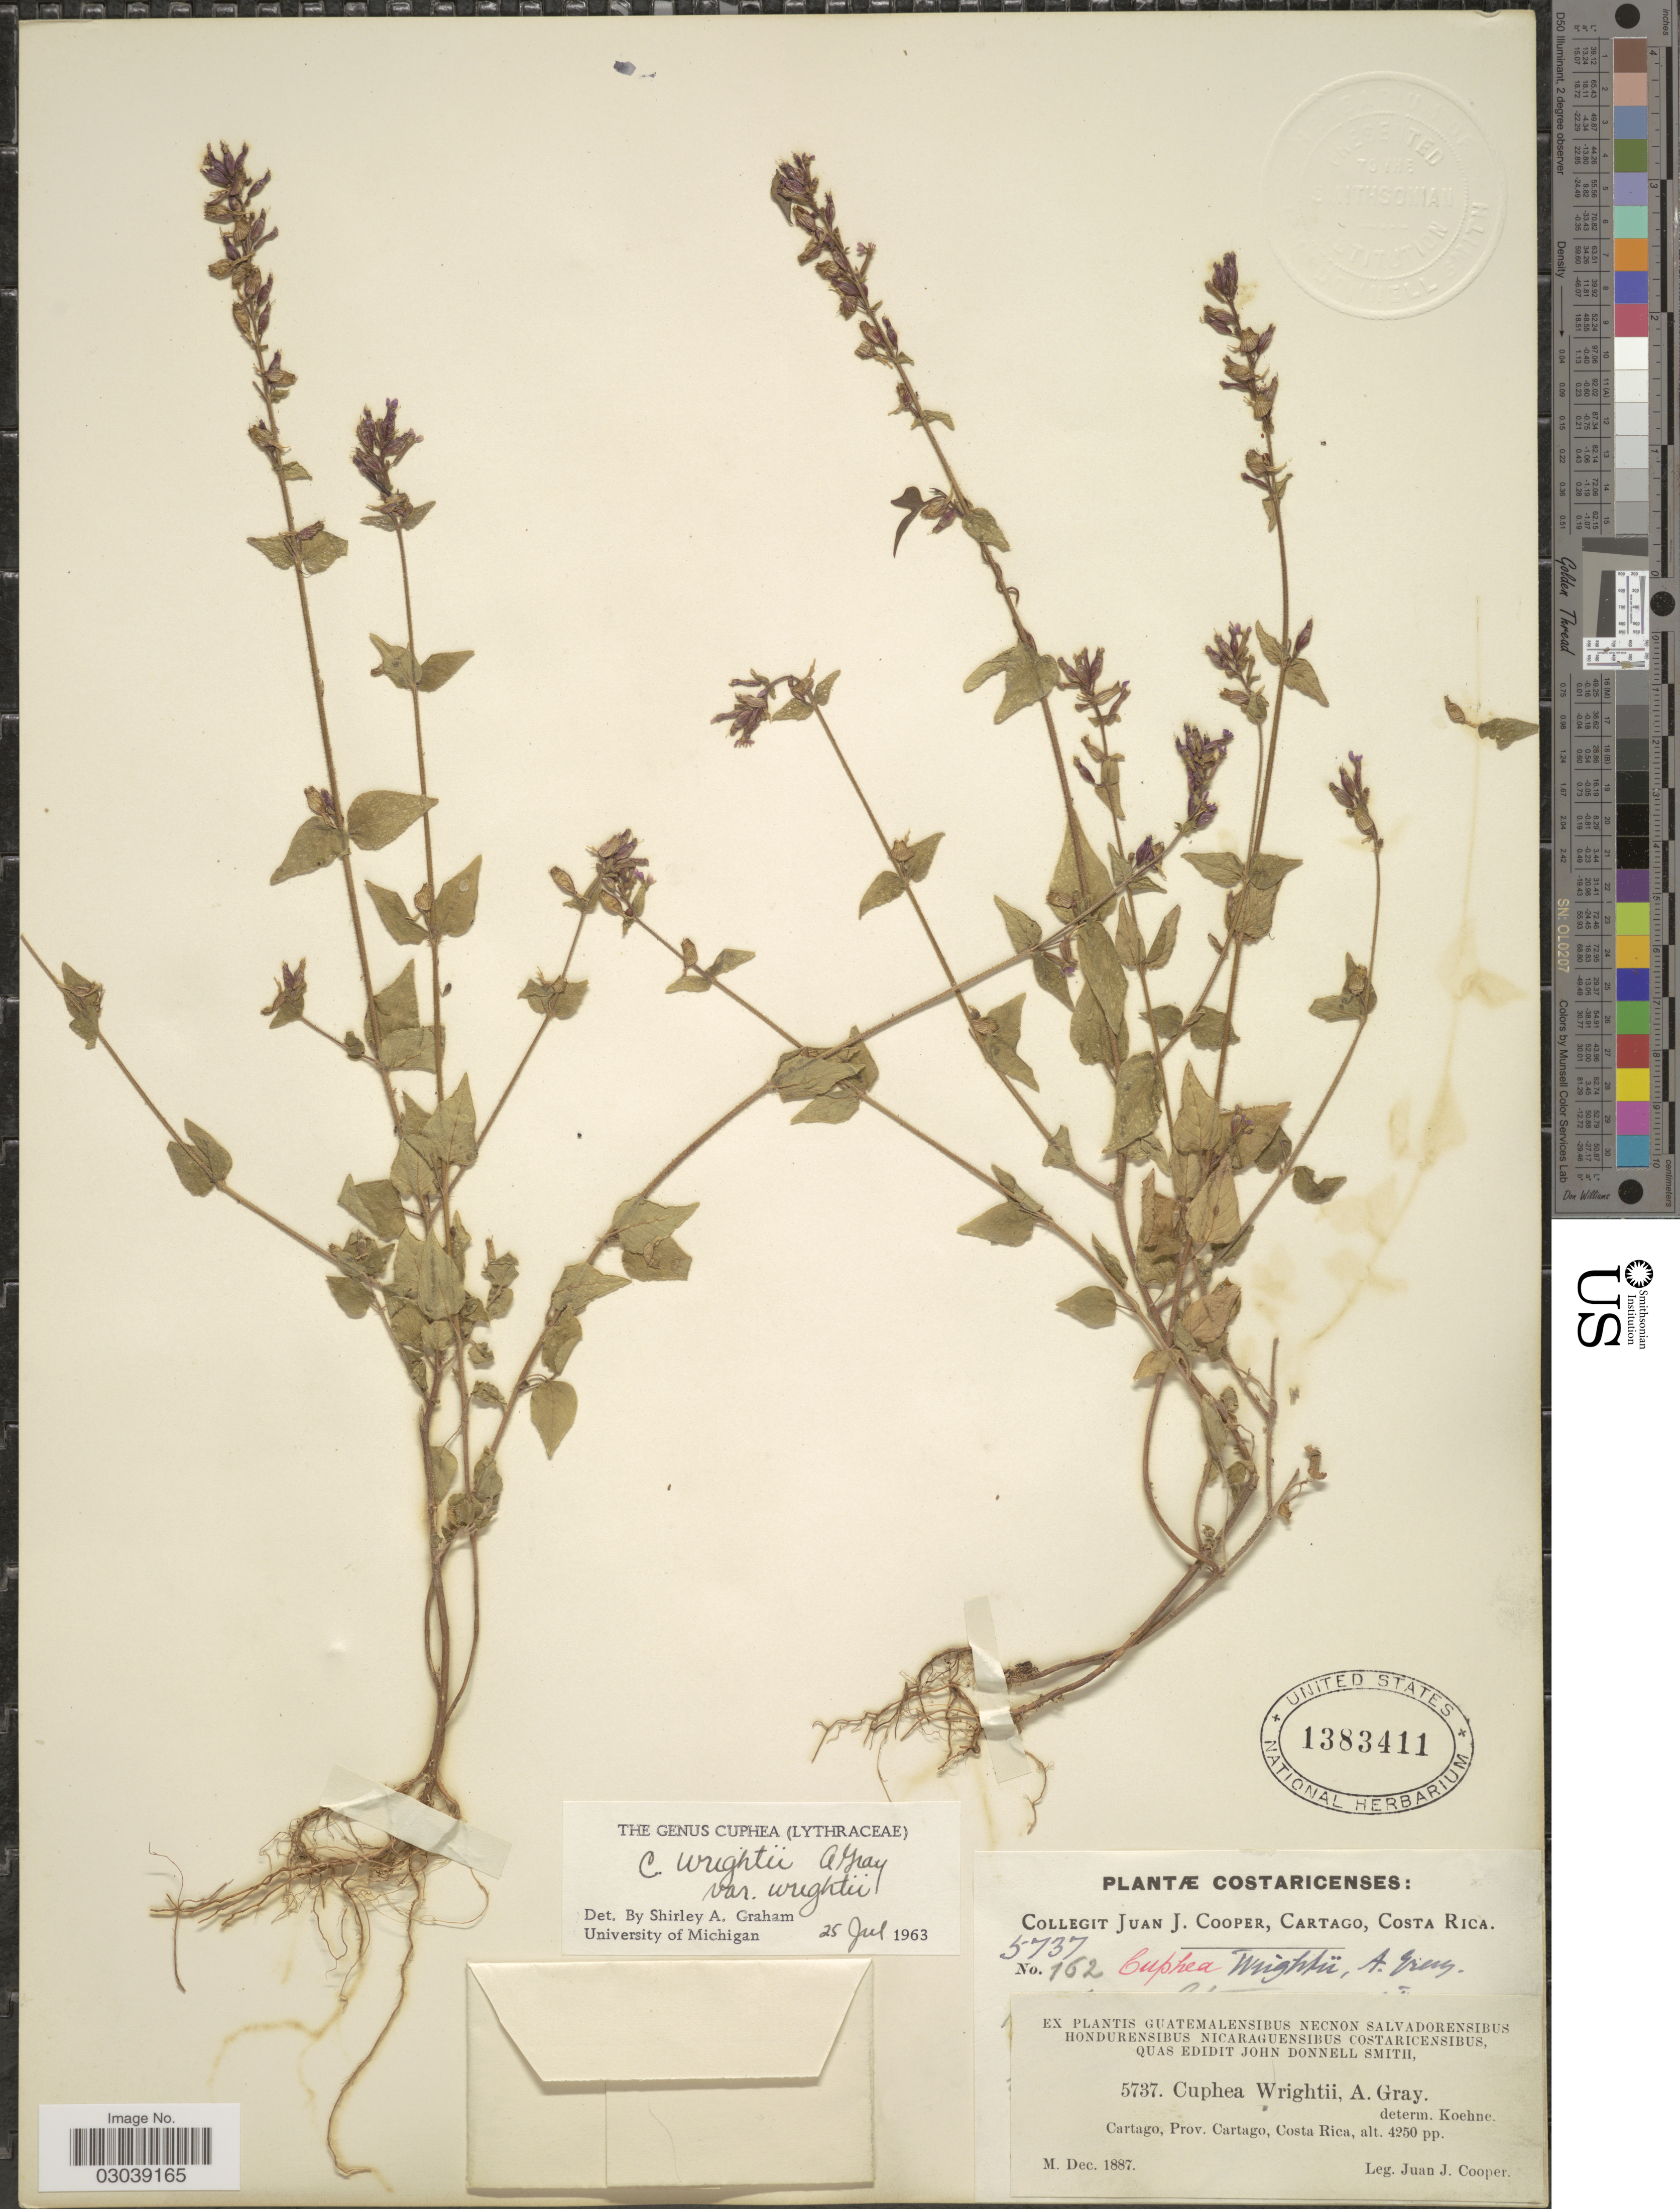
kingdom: Plantae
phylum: Tracheophyta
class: Magnoliopsida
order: Myrtales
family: Lythraceae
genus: Cuphea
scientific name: Cuphea wrightii var. wrightii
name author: A. Gray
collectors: J. J. Cooper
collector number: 5737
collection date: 1887-12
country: Costa Rica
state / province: Cartago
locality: Prov. Cartago.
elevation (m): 1295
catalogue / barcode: US 1383411